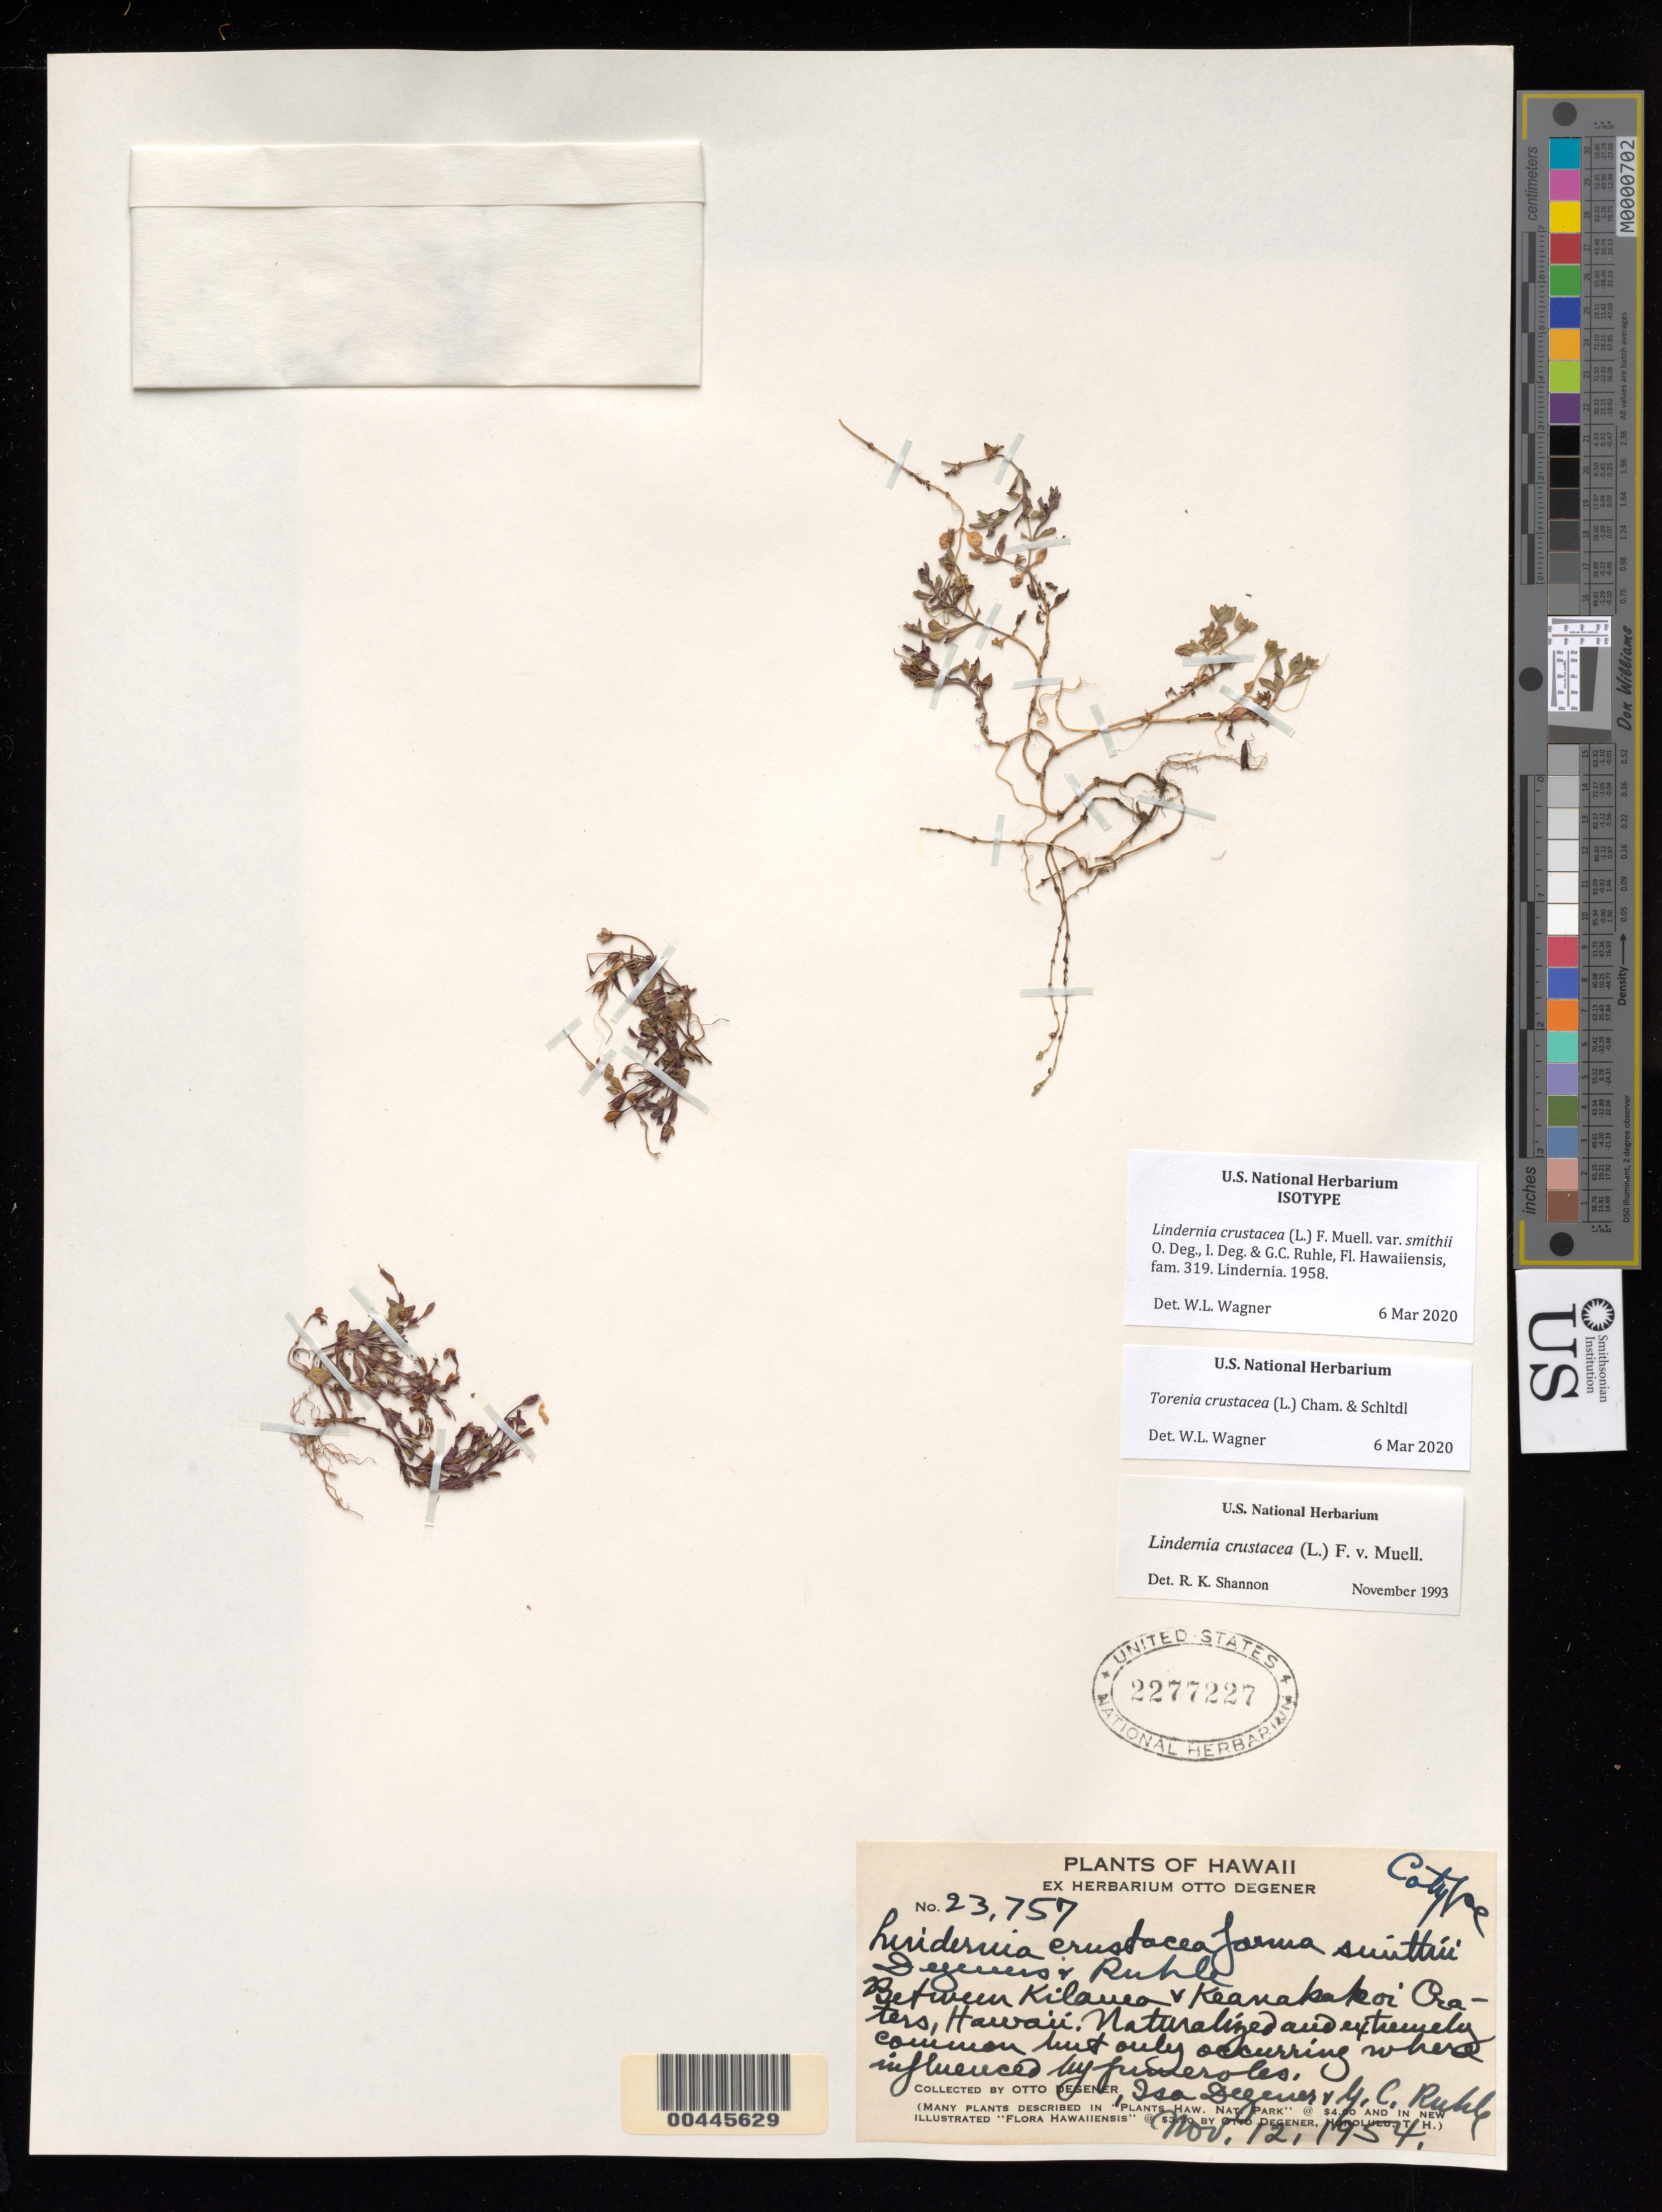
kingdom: Plantae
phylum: Tracheophyta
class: Magnoliopsida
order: Lamiales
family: Linderniaceae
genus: Lindernia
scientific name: Lindernia crustacea var. smithii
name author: O. Deg. et al.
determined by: Wagner, W. L., (BOT), Smithsonian Institution - National Museum of Natural History (UNITED STATES)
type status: Isotype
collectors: O. Degener, I. Degener & G. Ruhle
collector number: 23757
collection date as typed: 12 Nov 1954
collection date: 1954-11-12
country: United States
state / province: Hawaii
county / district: Hawaii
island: Hawaii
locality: Between Kilauea and Keanakakoi Craters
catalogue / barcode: US 2277227